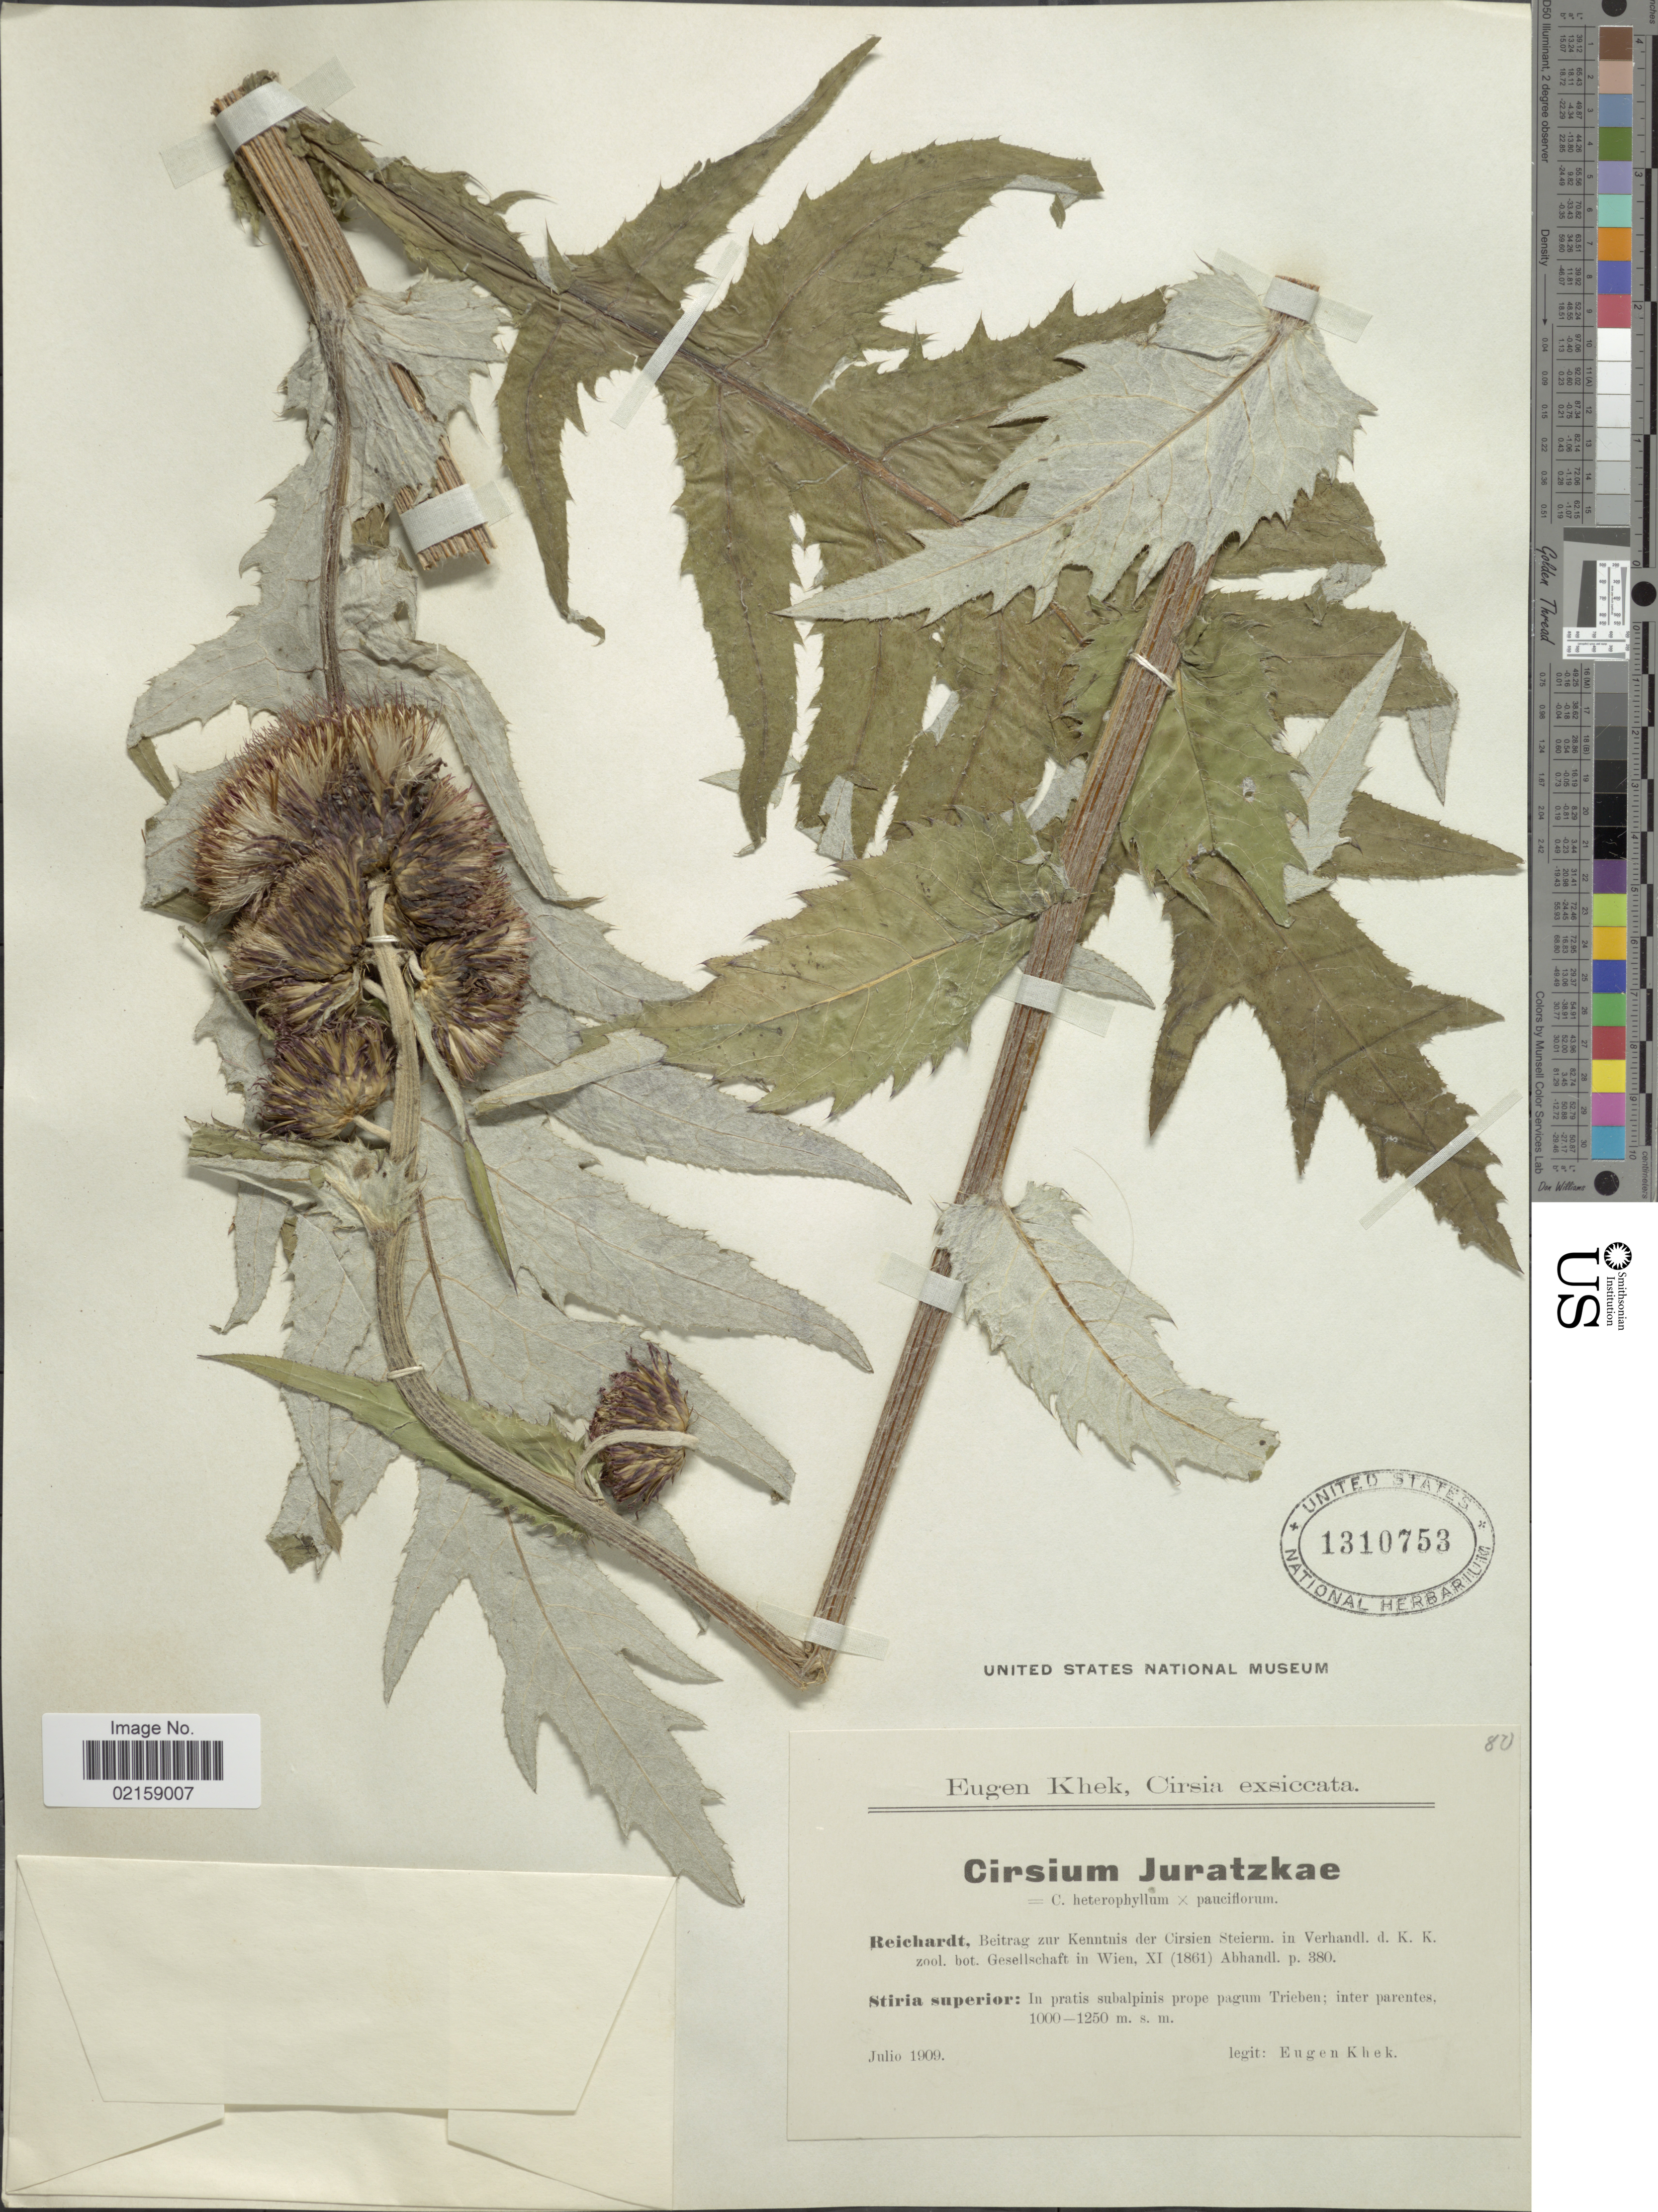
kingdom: Plantae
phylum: Tracheophyta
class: Magnoliopsida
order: Asterales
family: Asteraceae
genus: Cirsium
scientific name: Cirsium juratzkae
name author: Reichardt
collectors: E. J. Khek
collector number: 80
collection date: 1909-07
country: Austria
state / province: Steiermark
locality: Cirsia exsiccata, Stiria superior: in pratis subalpinis prope pagum Trieben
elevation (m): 1000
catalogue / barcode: US 1310753